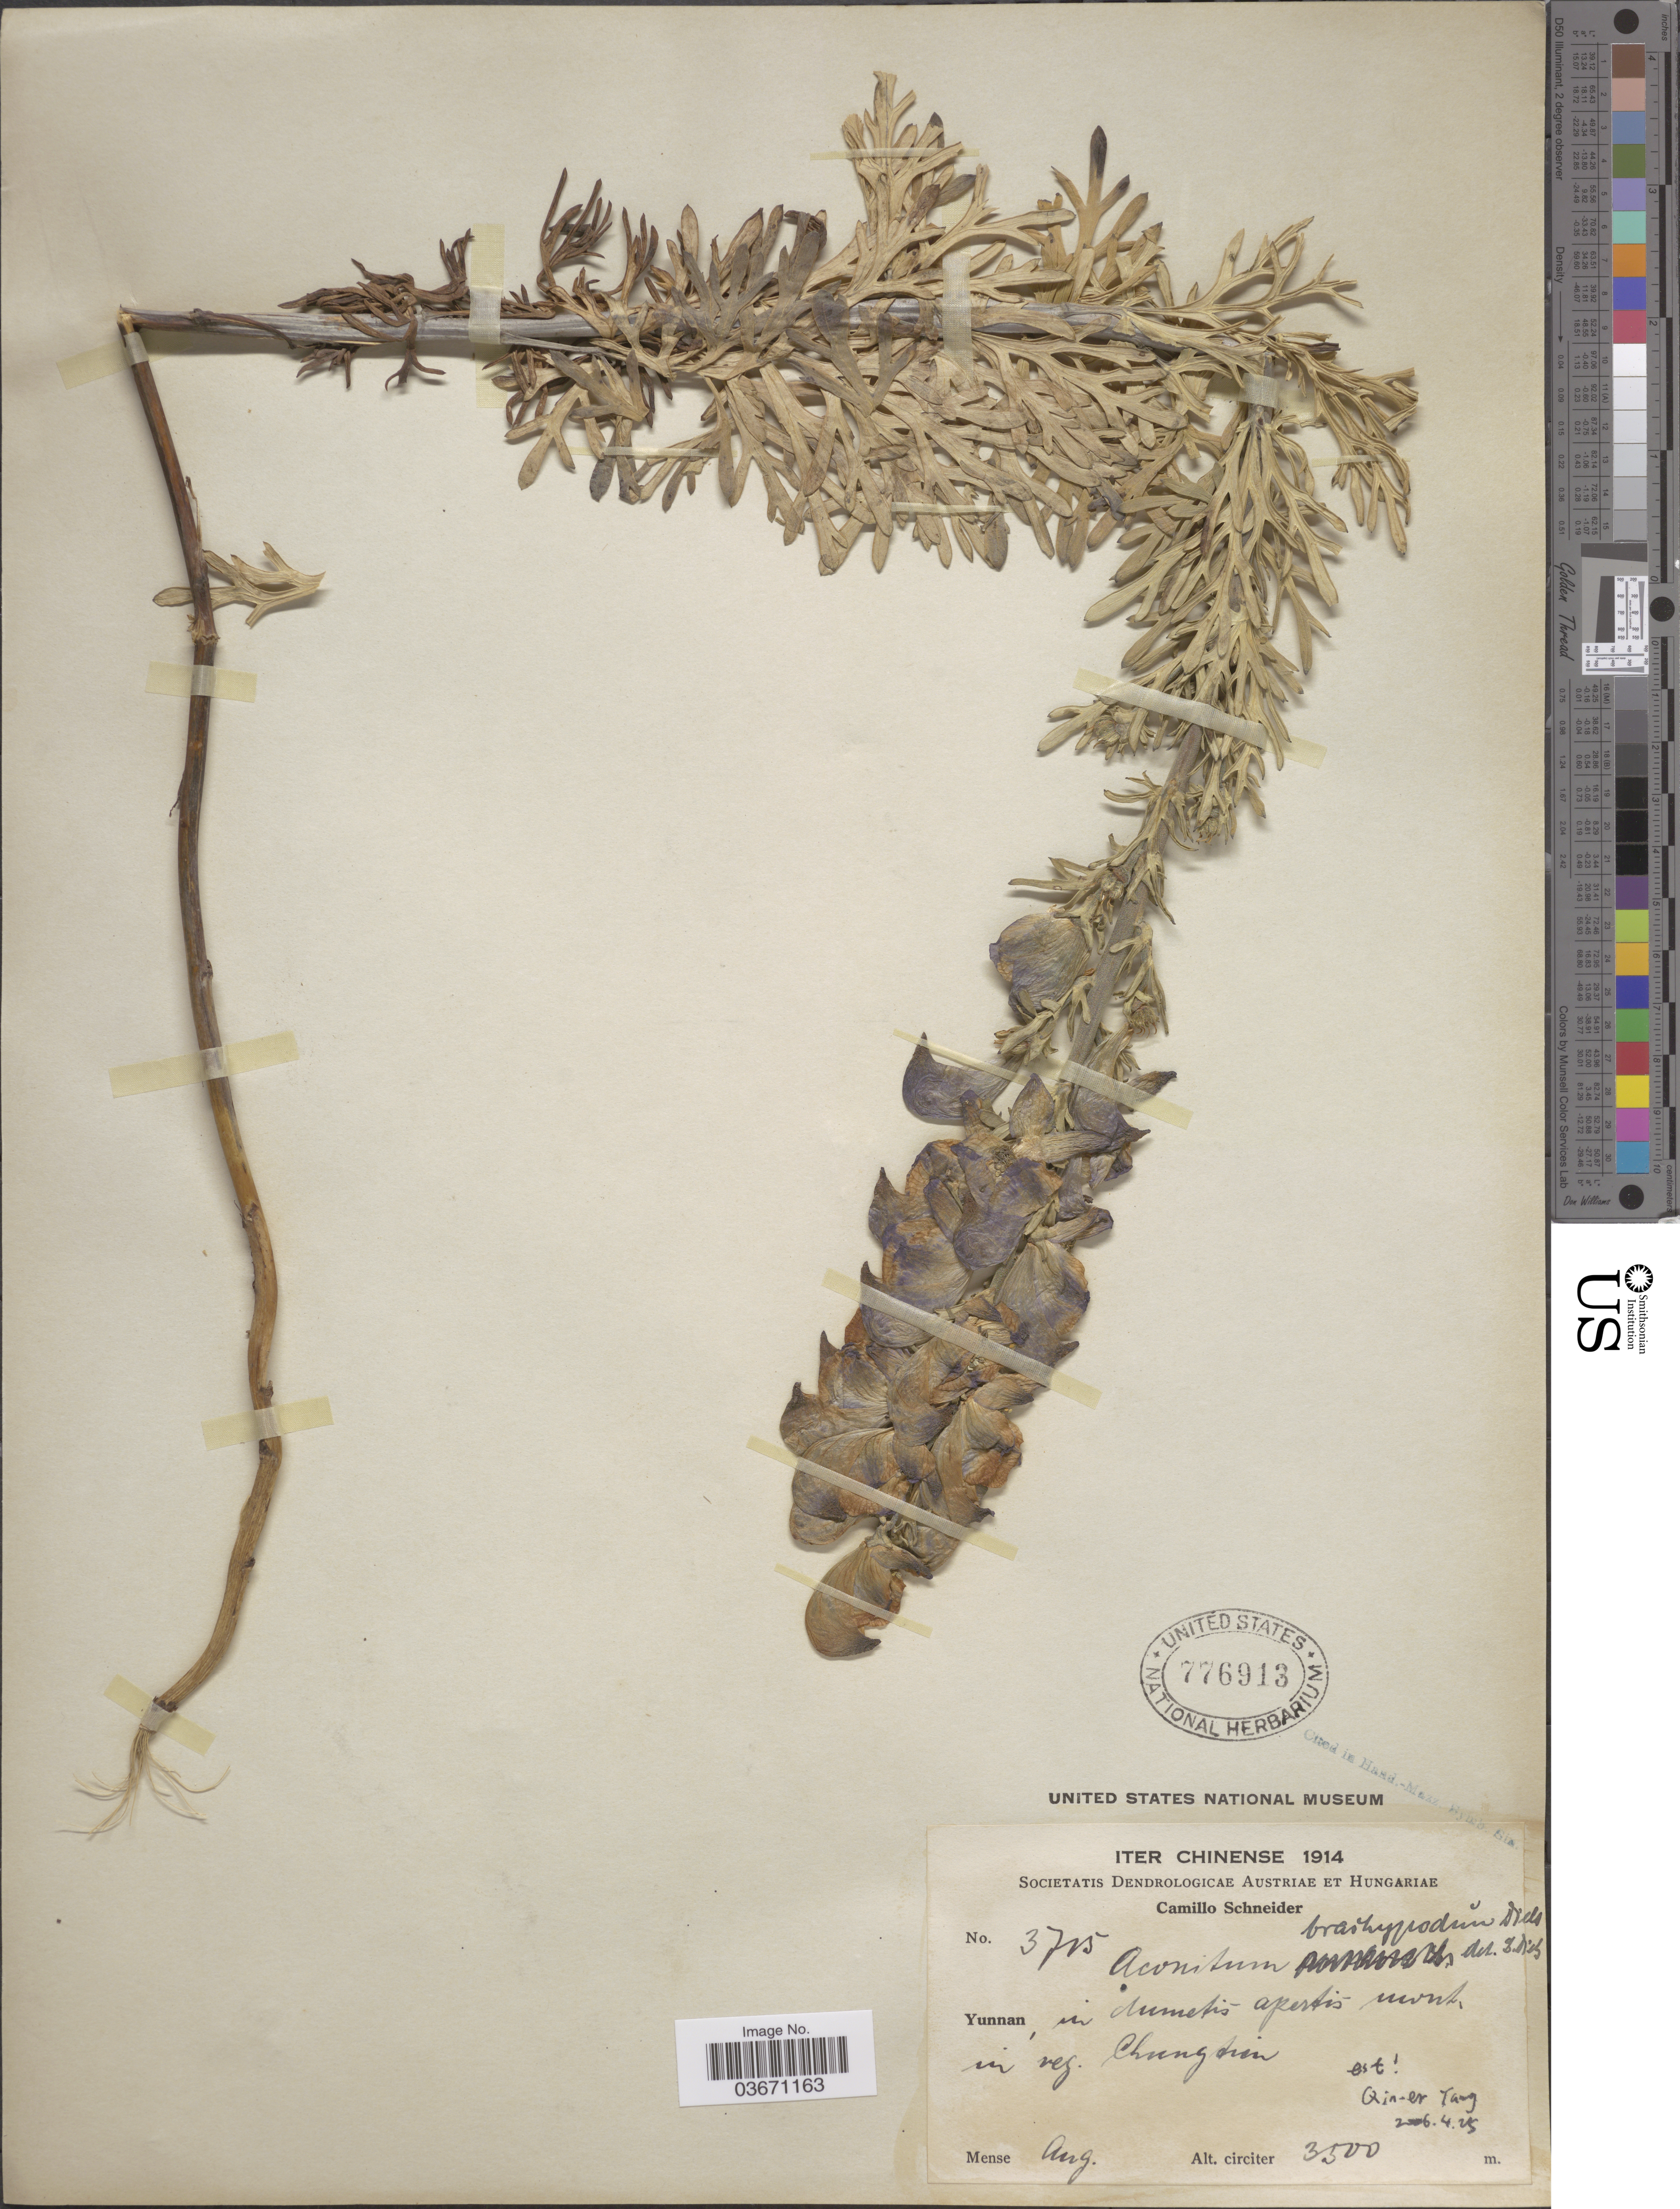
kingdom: Plantae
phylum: Tracheophyta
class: Magnoliopsida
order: Ranunculales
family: Ranunculaceae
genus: Aconitum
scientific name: Aconitum brachypodum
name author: Diels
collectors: C. K. Schneider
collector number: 3715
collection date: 1914-08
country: China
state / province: Yunnan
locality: In dumetis apertis mont. in reg. Chungtien.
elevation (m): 3500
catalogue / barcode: US 776913